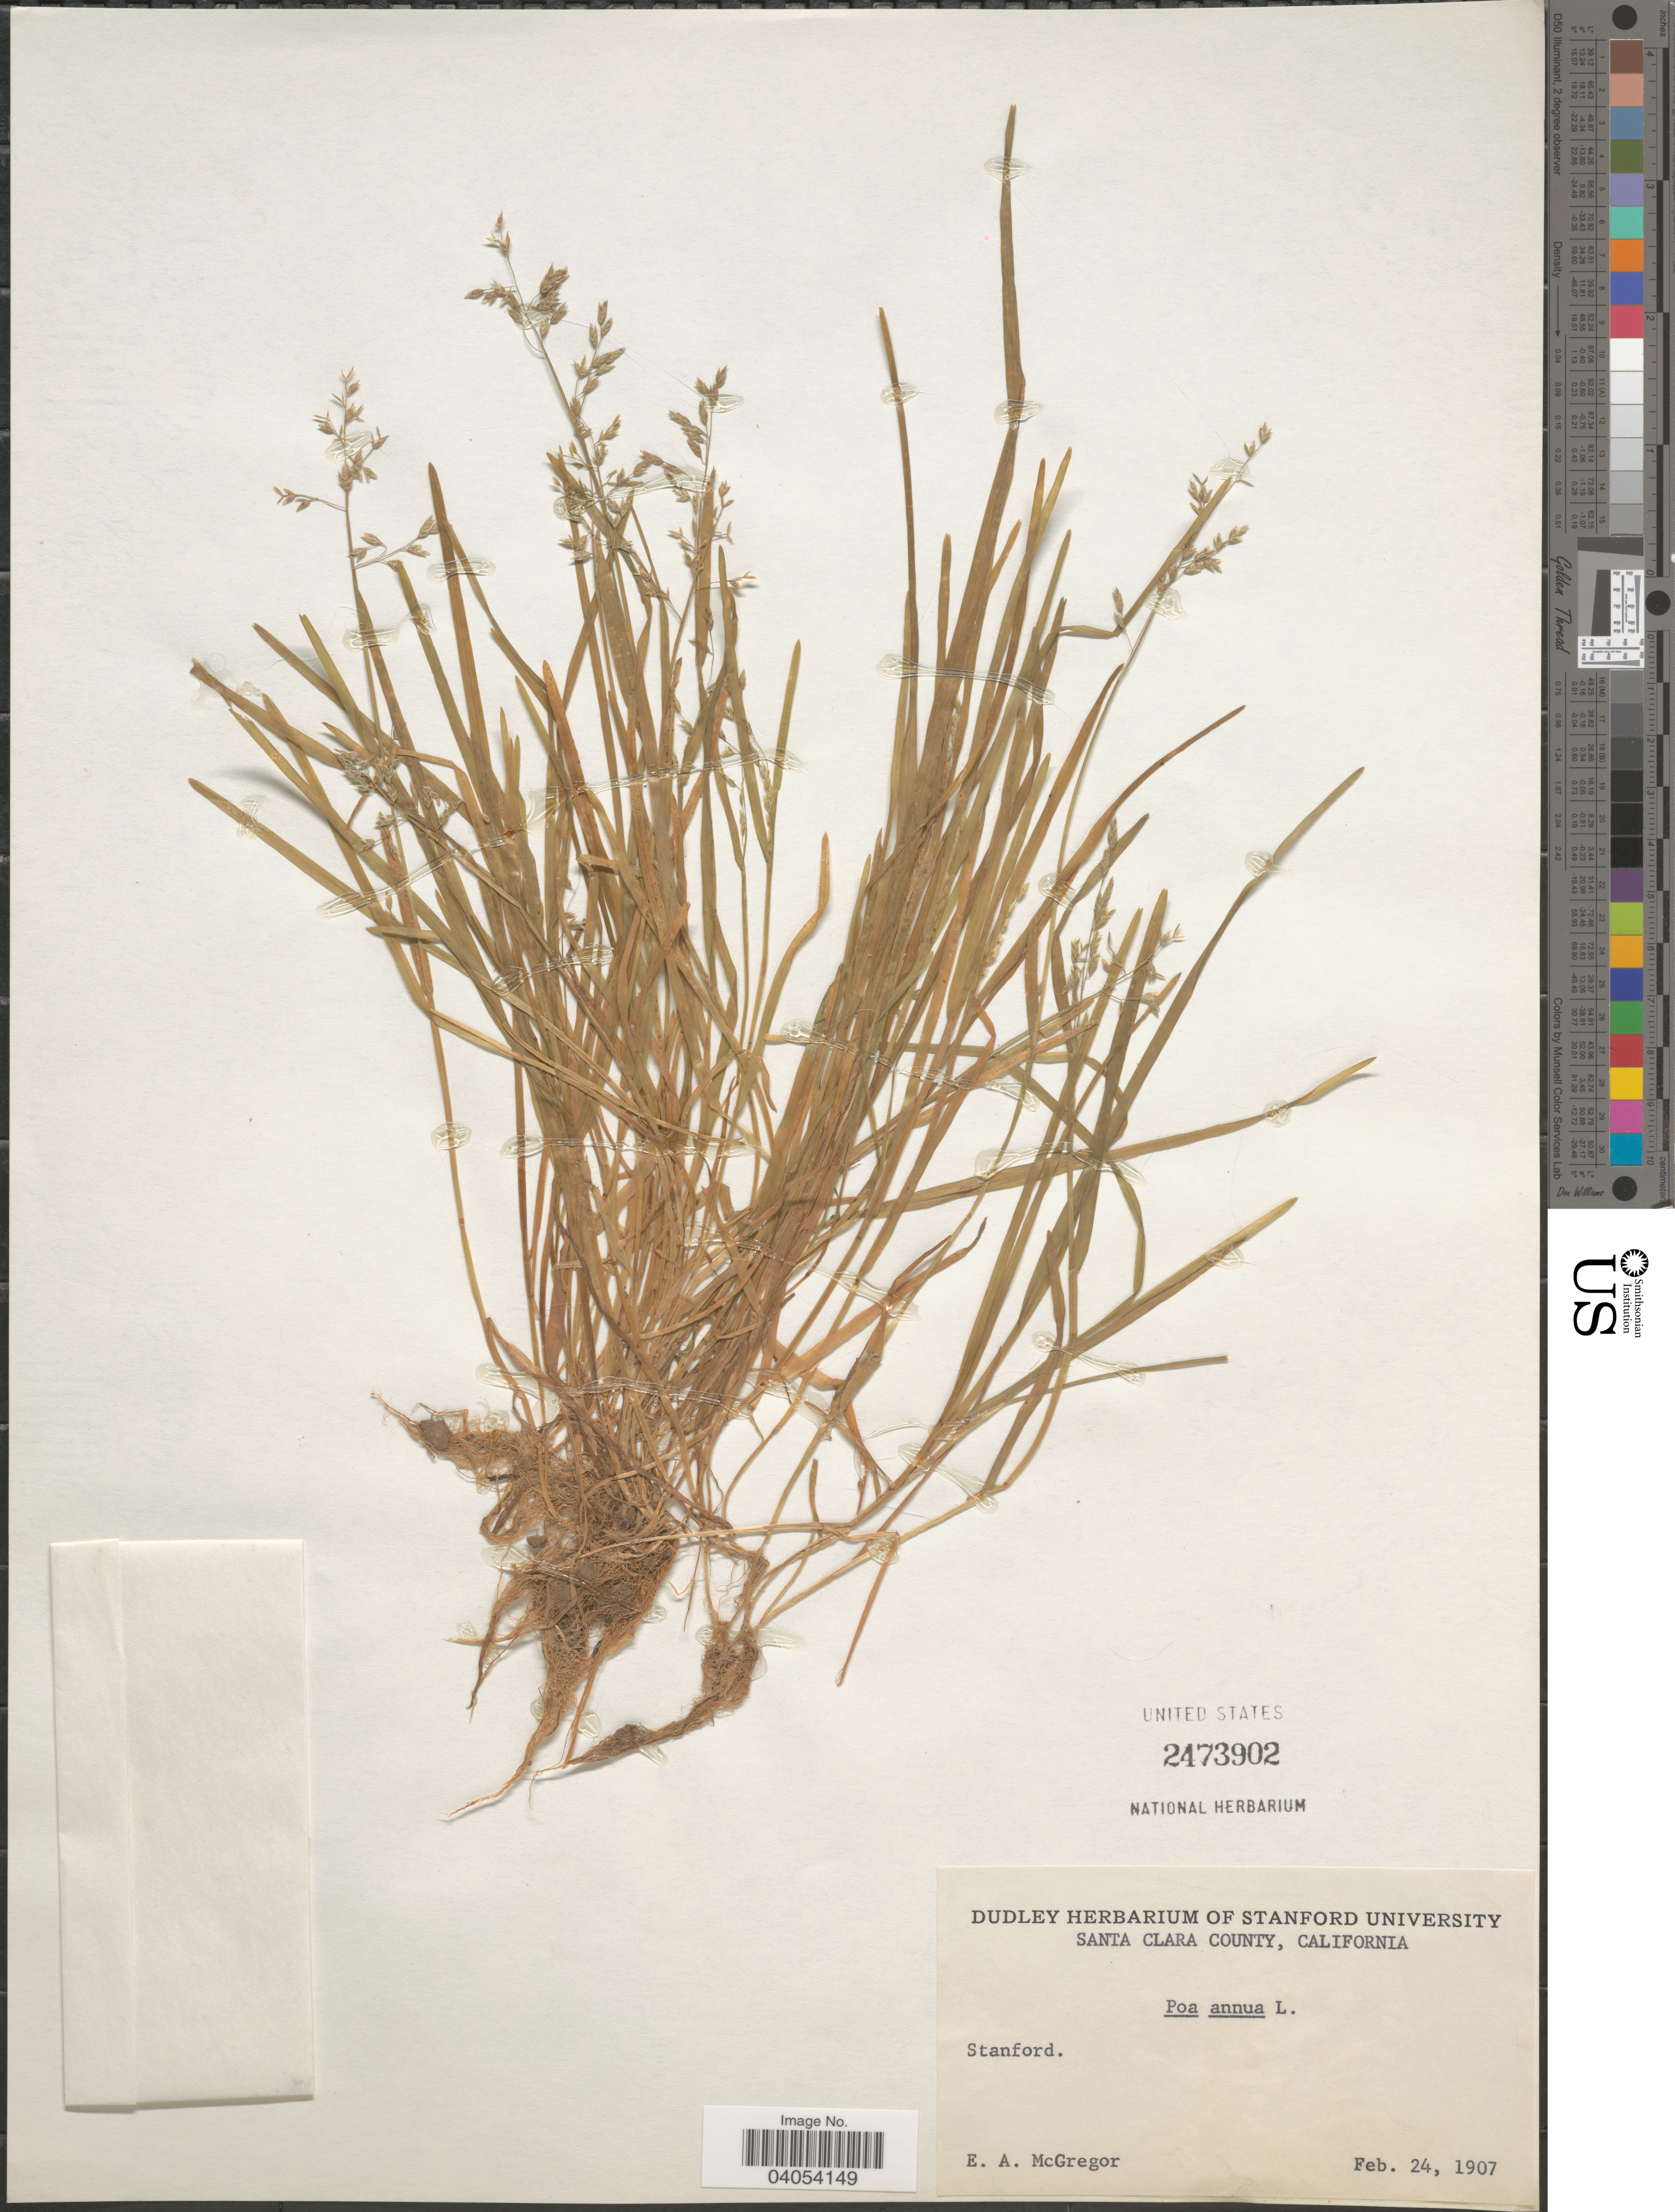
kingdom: Plantae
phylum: Tracheophyta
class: Liliopsida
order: Poales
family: Poaceae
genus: Poa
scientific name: Poa annua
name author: L.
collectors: E. A. McGregor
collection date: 1907-02-24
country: United States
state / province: California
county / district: Santa Clara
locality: Santa Clara County. Stanford.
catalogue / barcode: US 2473902